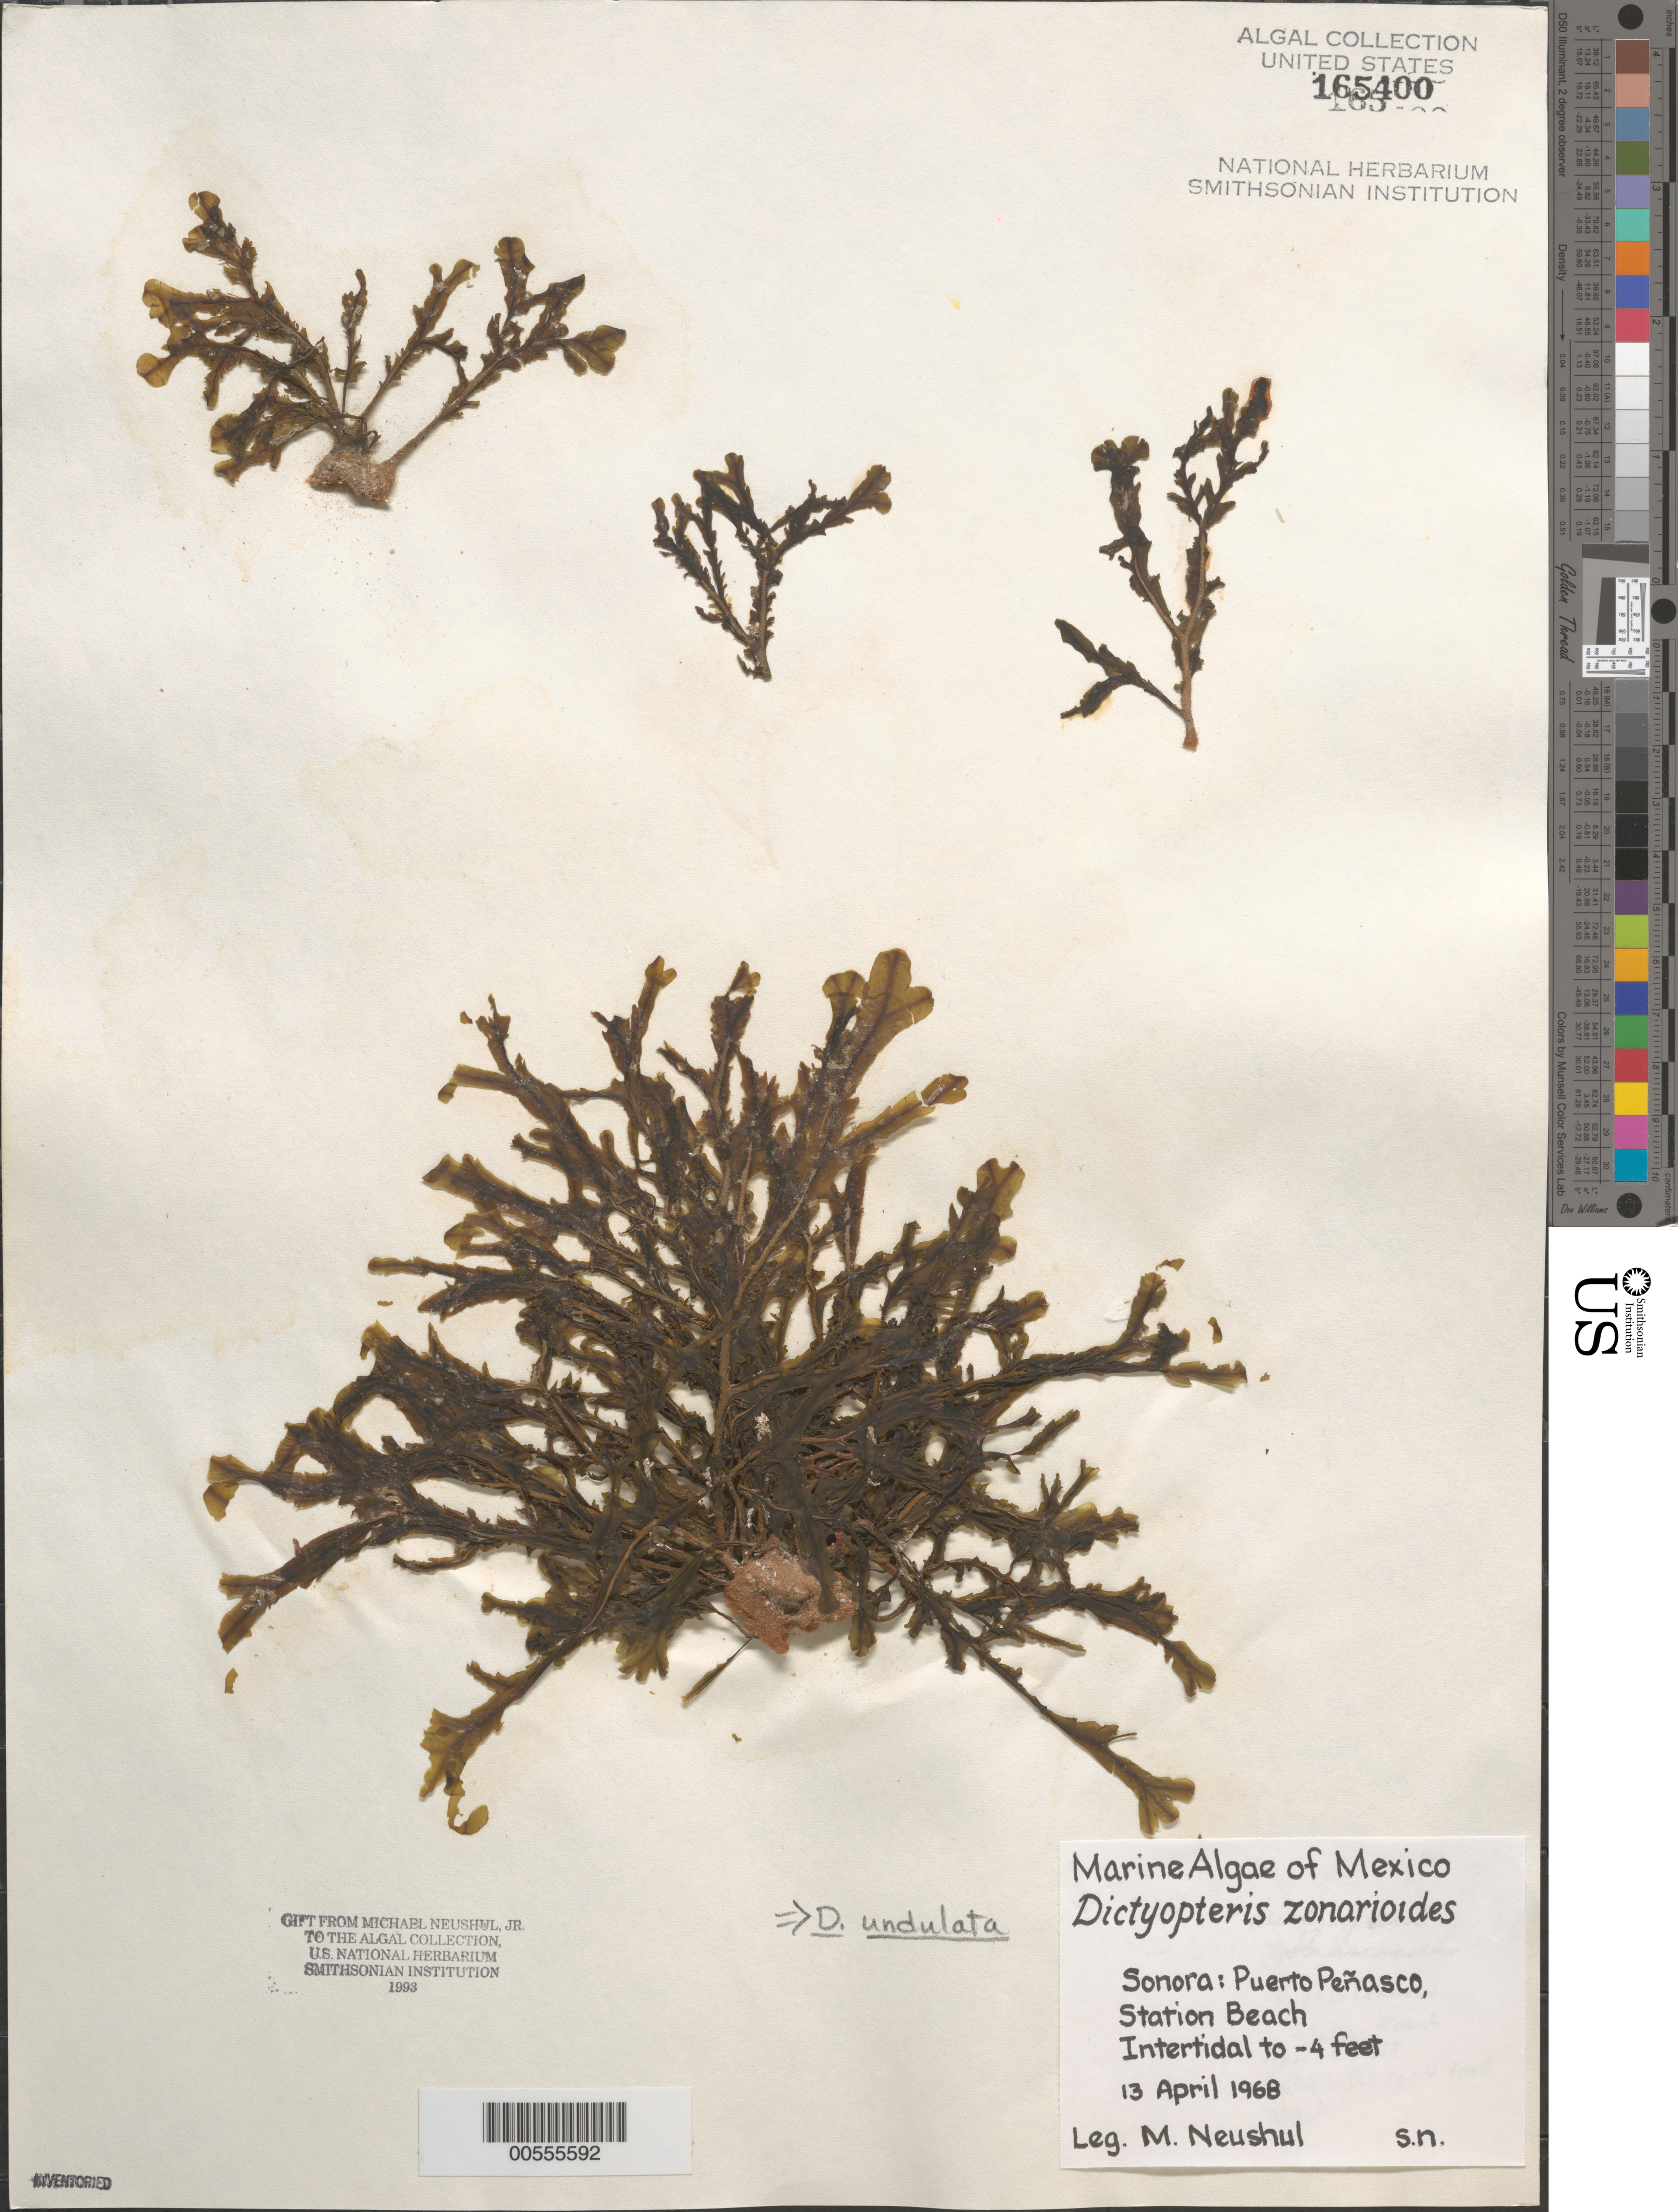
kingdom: Chromista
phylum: Ochrophyta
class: Phaeophyceae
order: Dictyotales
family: Dictyotaceae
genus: Dictyopteris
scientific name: Dictyopteris undulata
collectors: M. Neushul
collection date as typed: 13 Apr 1968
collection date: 1968-04-13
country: Mexico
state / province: Sonora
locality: Puerto Penasco, Playa Estacion (Station Beach)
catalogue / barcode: US 165400